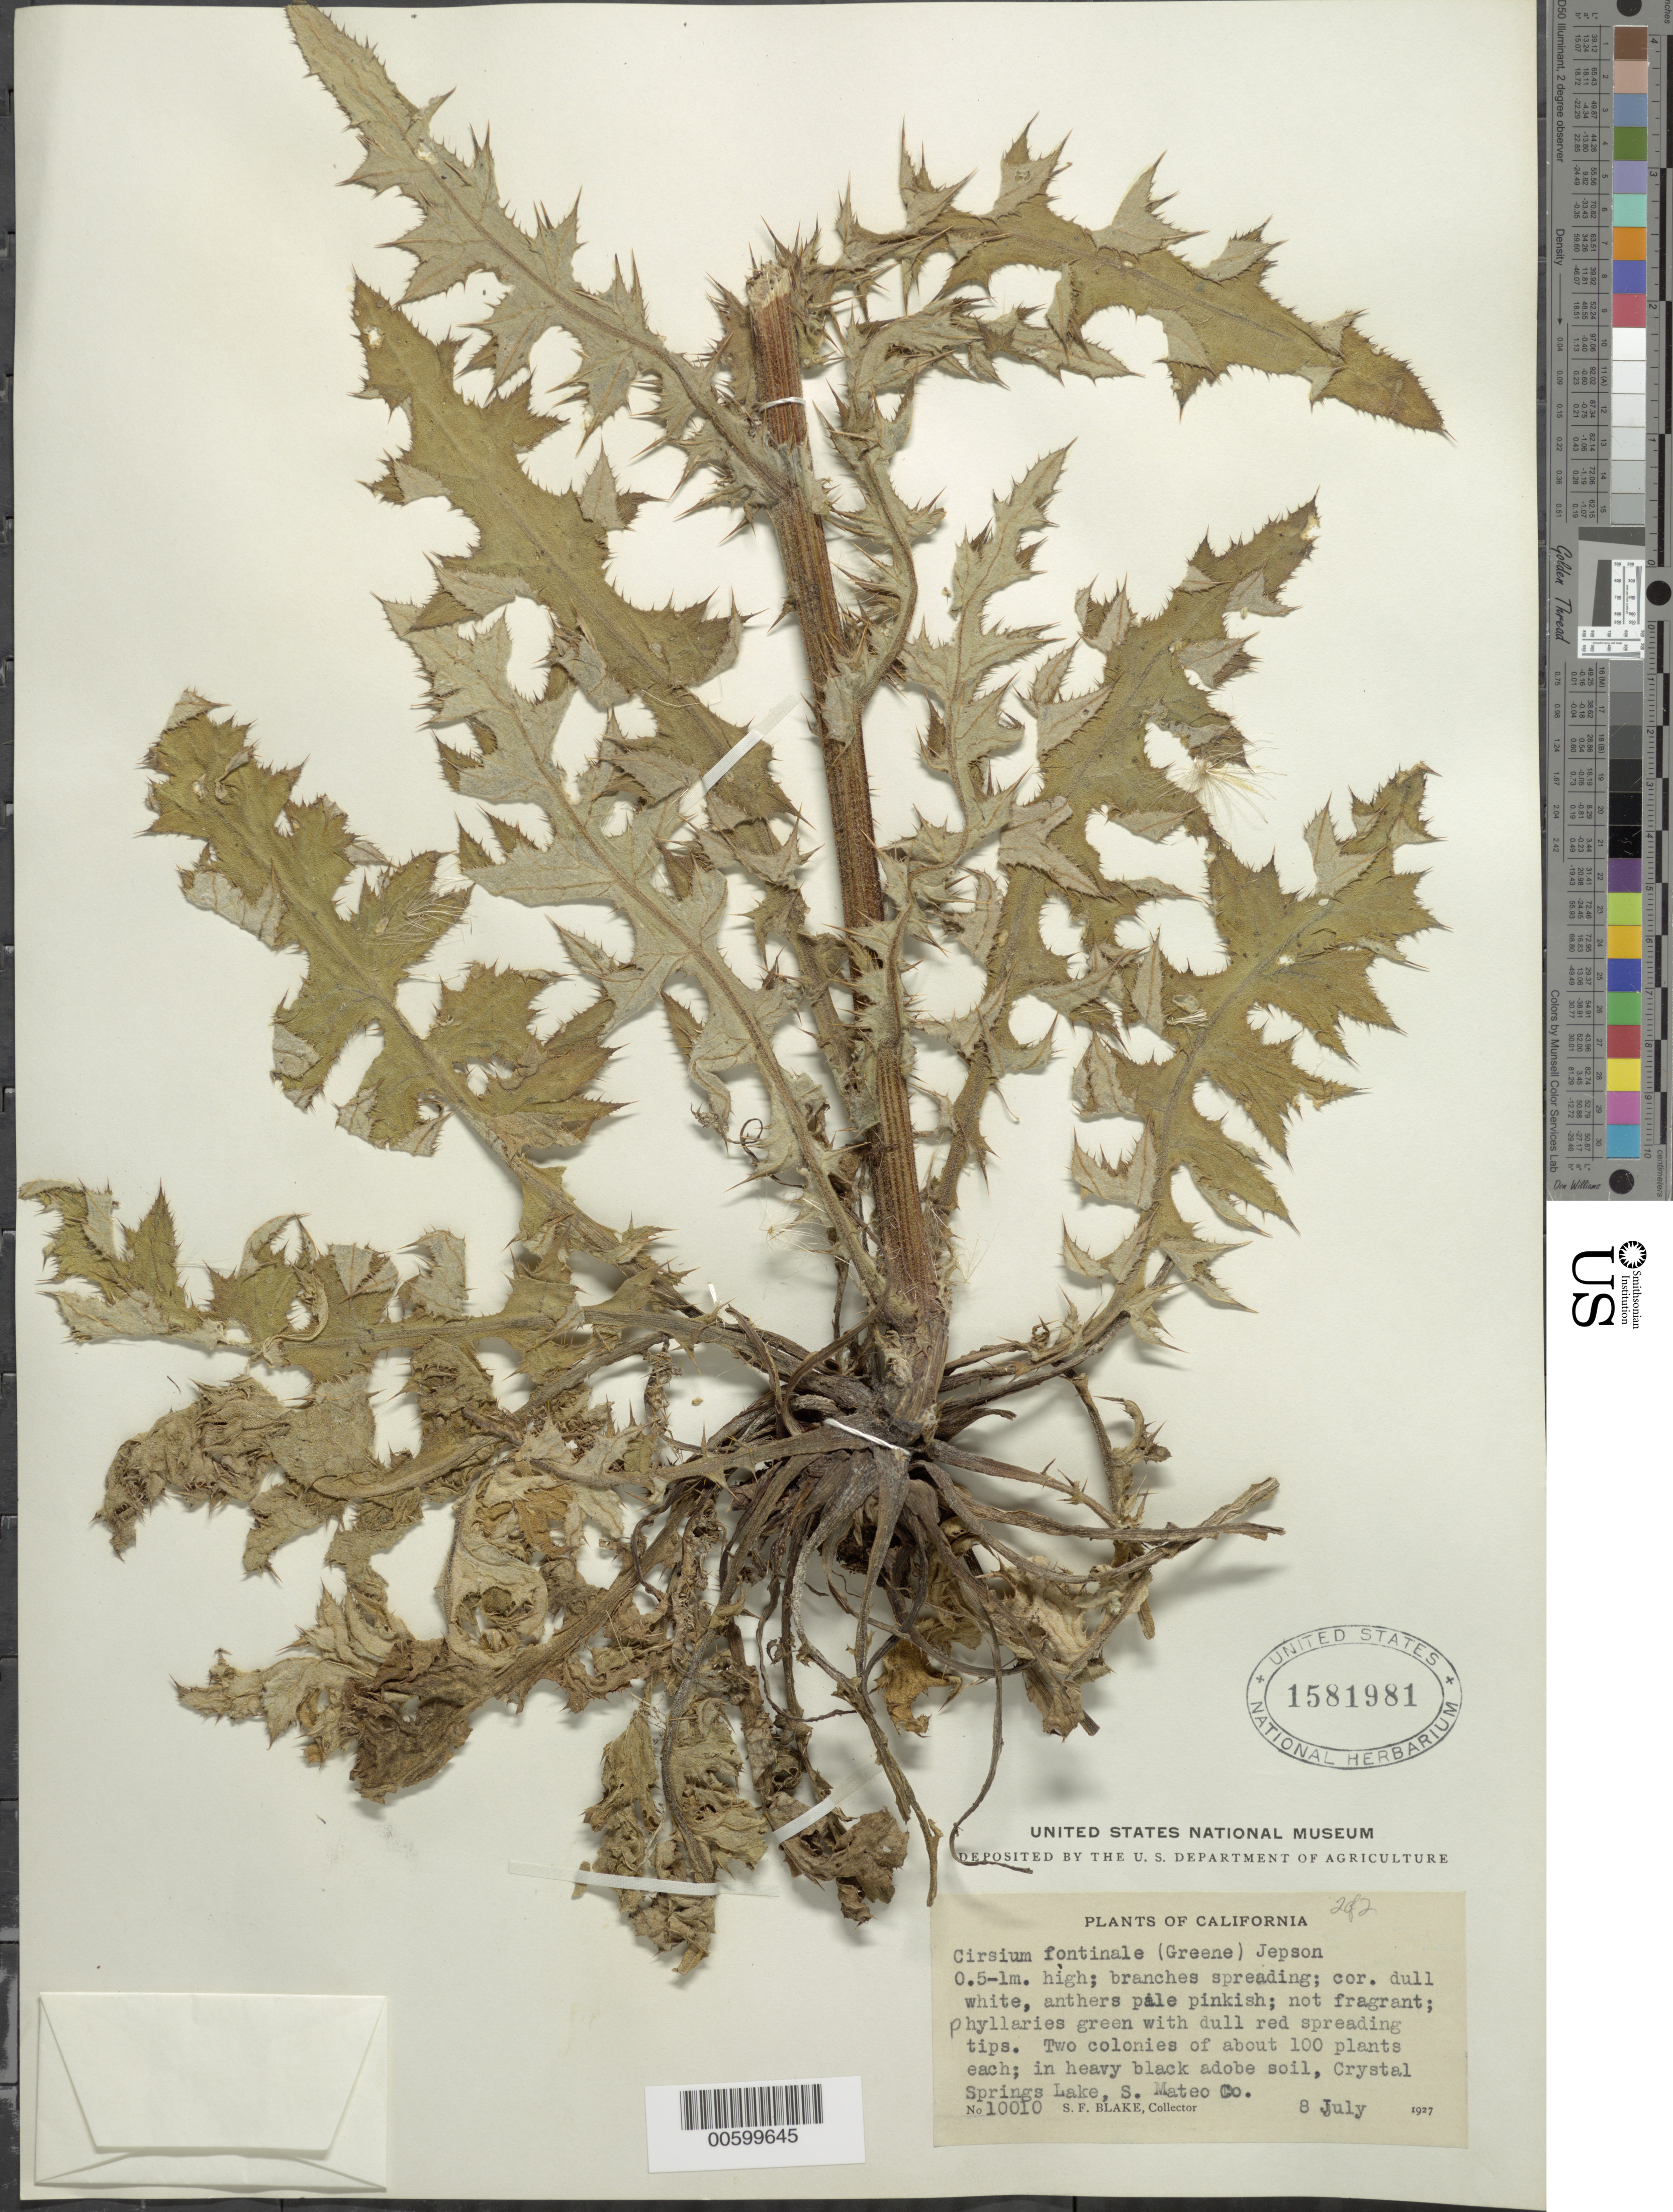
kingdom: Plantae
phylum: Tracheophyta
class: Magnoliopsida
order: Asterales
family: Asteraceae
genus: Cirsium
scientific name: Cirsium fontinale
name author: (Greene) Jeps.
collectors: S. Blake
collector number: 10010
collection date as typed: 08 Jul 1927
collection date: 1927-07-08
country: United States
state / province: California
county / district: San Mateo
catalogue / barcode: US 1581981